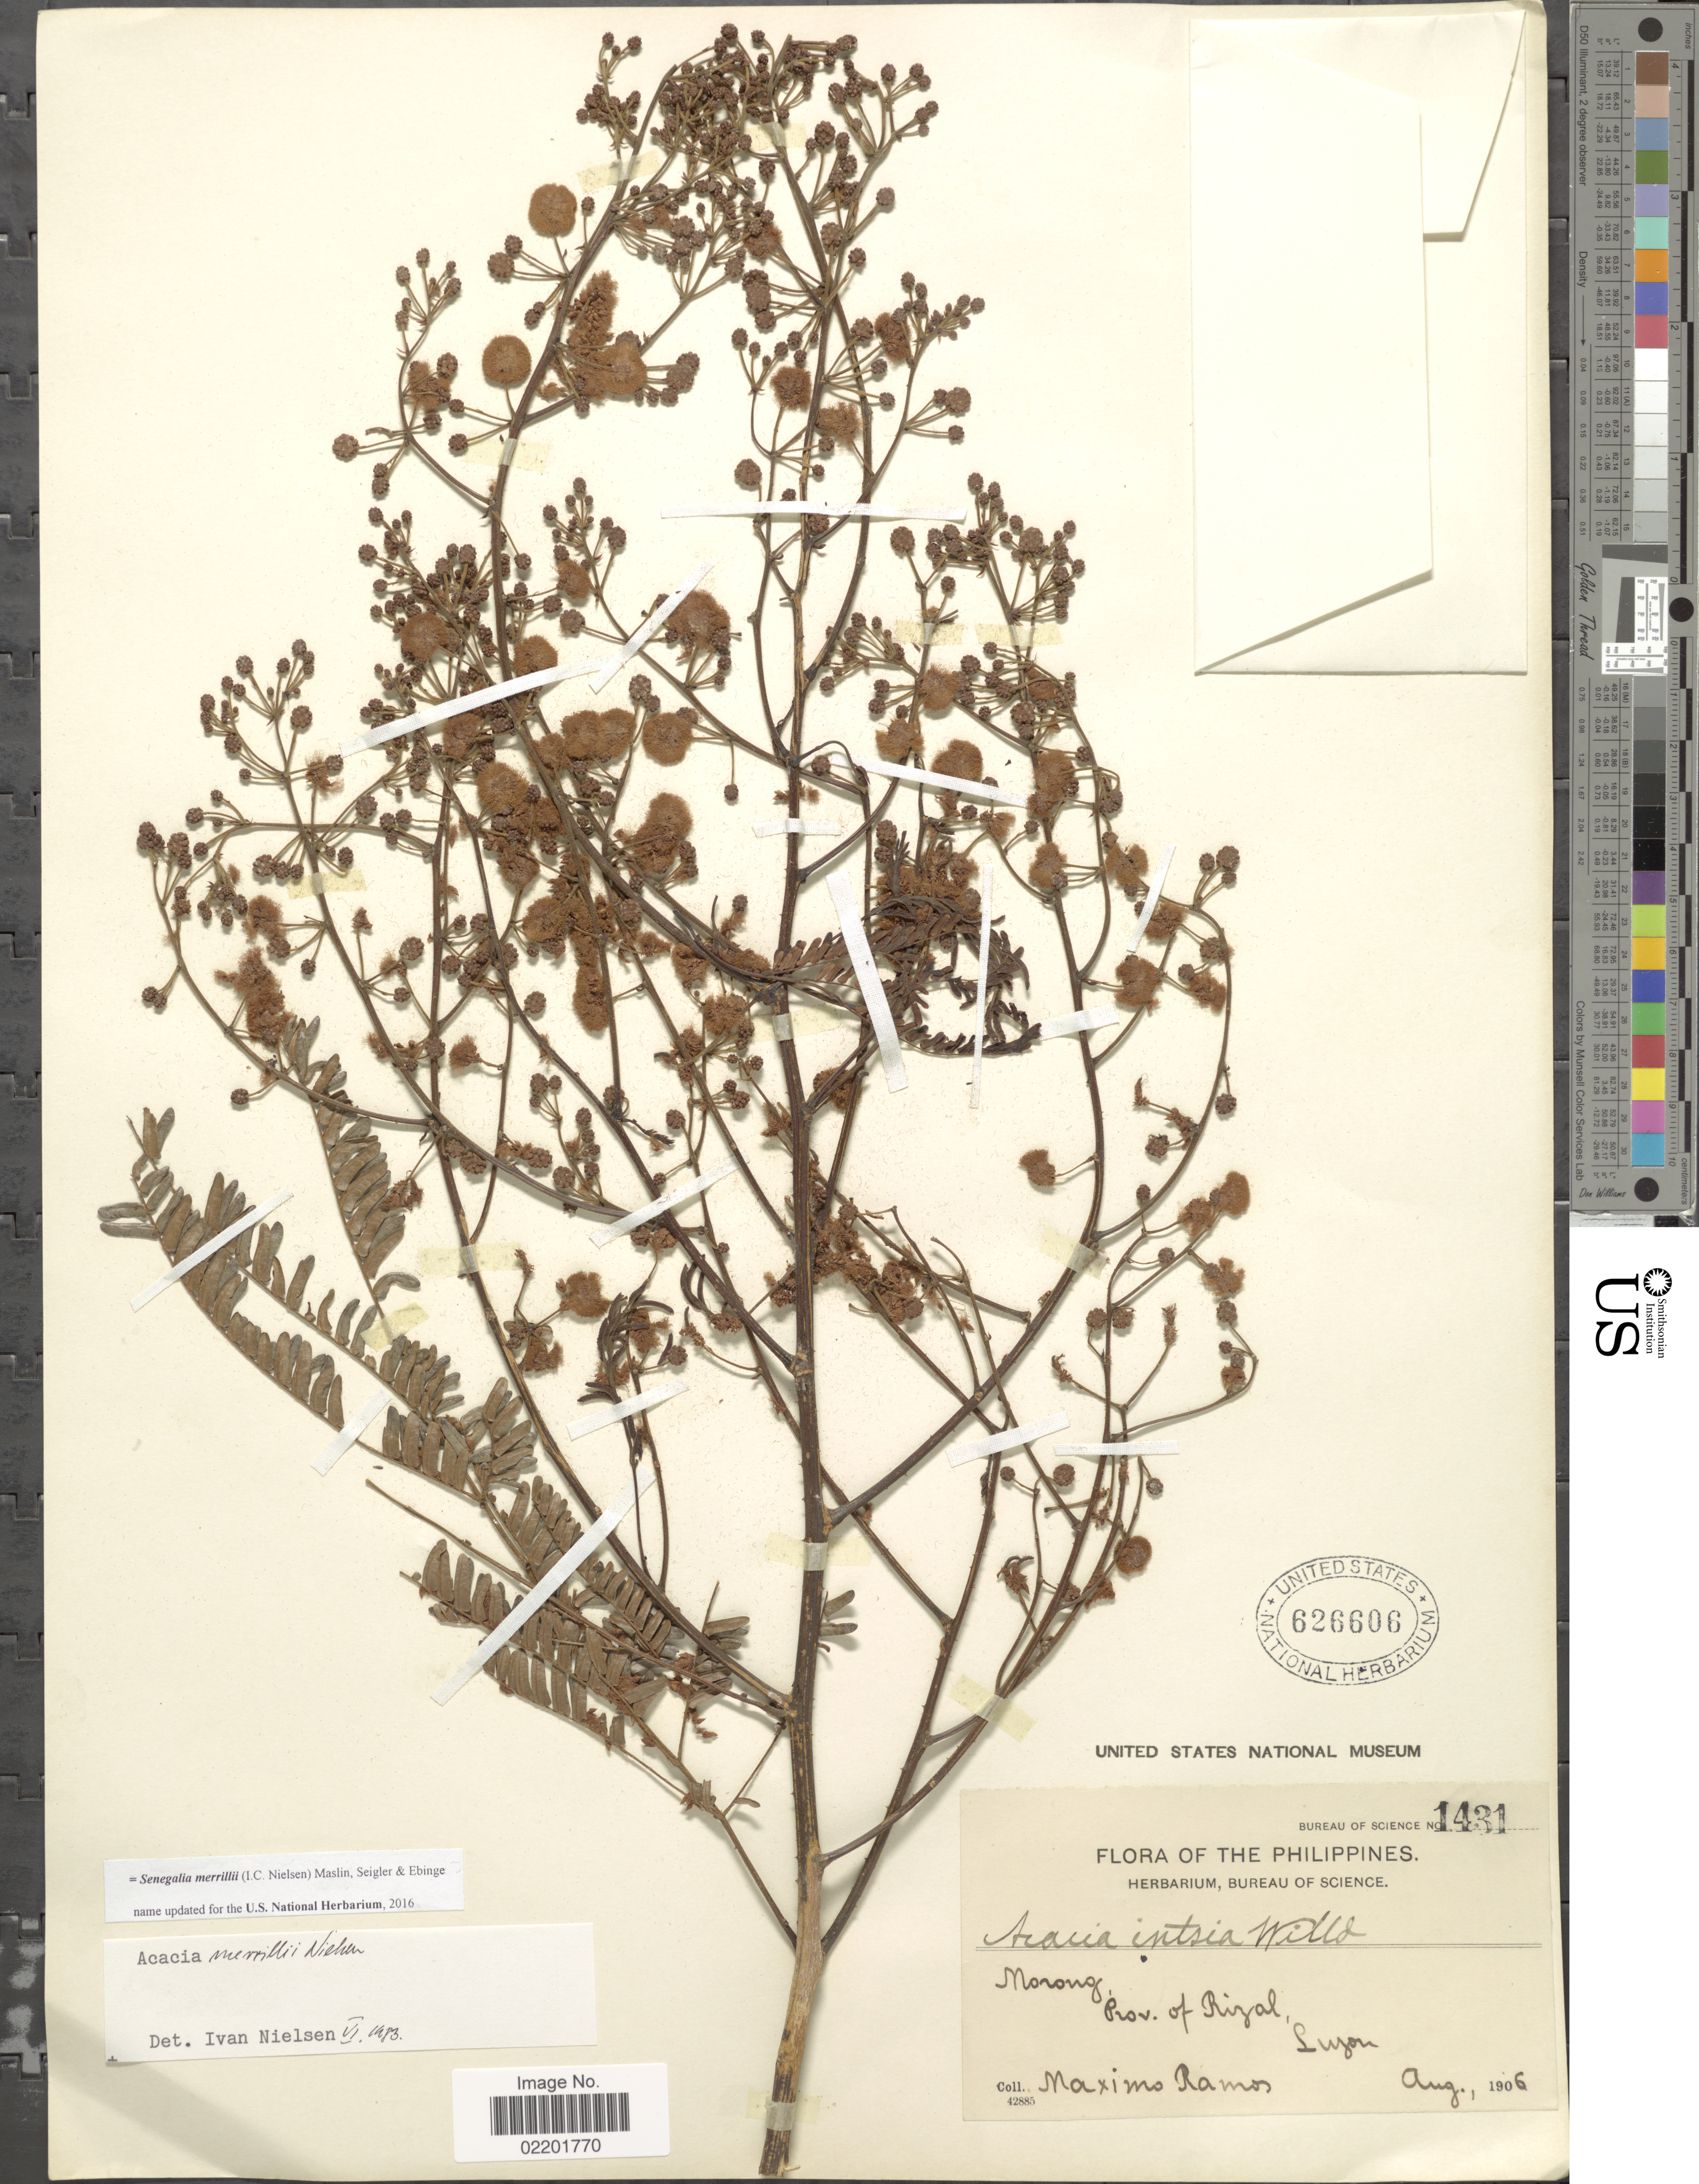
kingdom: Plantae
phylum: Tracheophyta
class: Magnoliopsida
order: Fabales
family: Fabaceae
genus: Senegalia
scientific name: Senegalia merrillii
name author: (I.C. Nielsen) Maslin et al.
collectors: M. Ramos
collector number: Bureau of Science 1431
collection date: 1906-08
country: Philippines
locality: Morong, Prov. of Rizal, Luzon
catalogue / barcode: US 626606